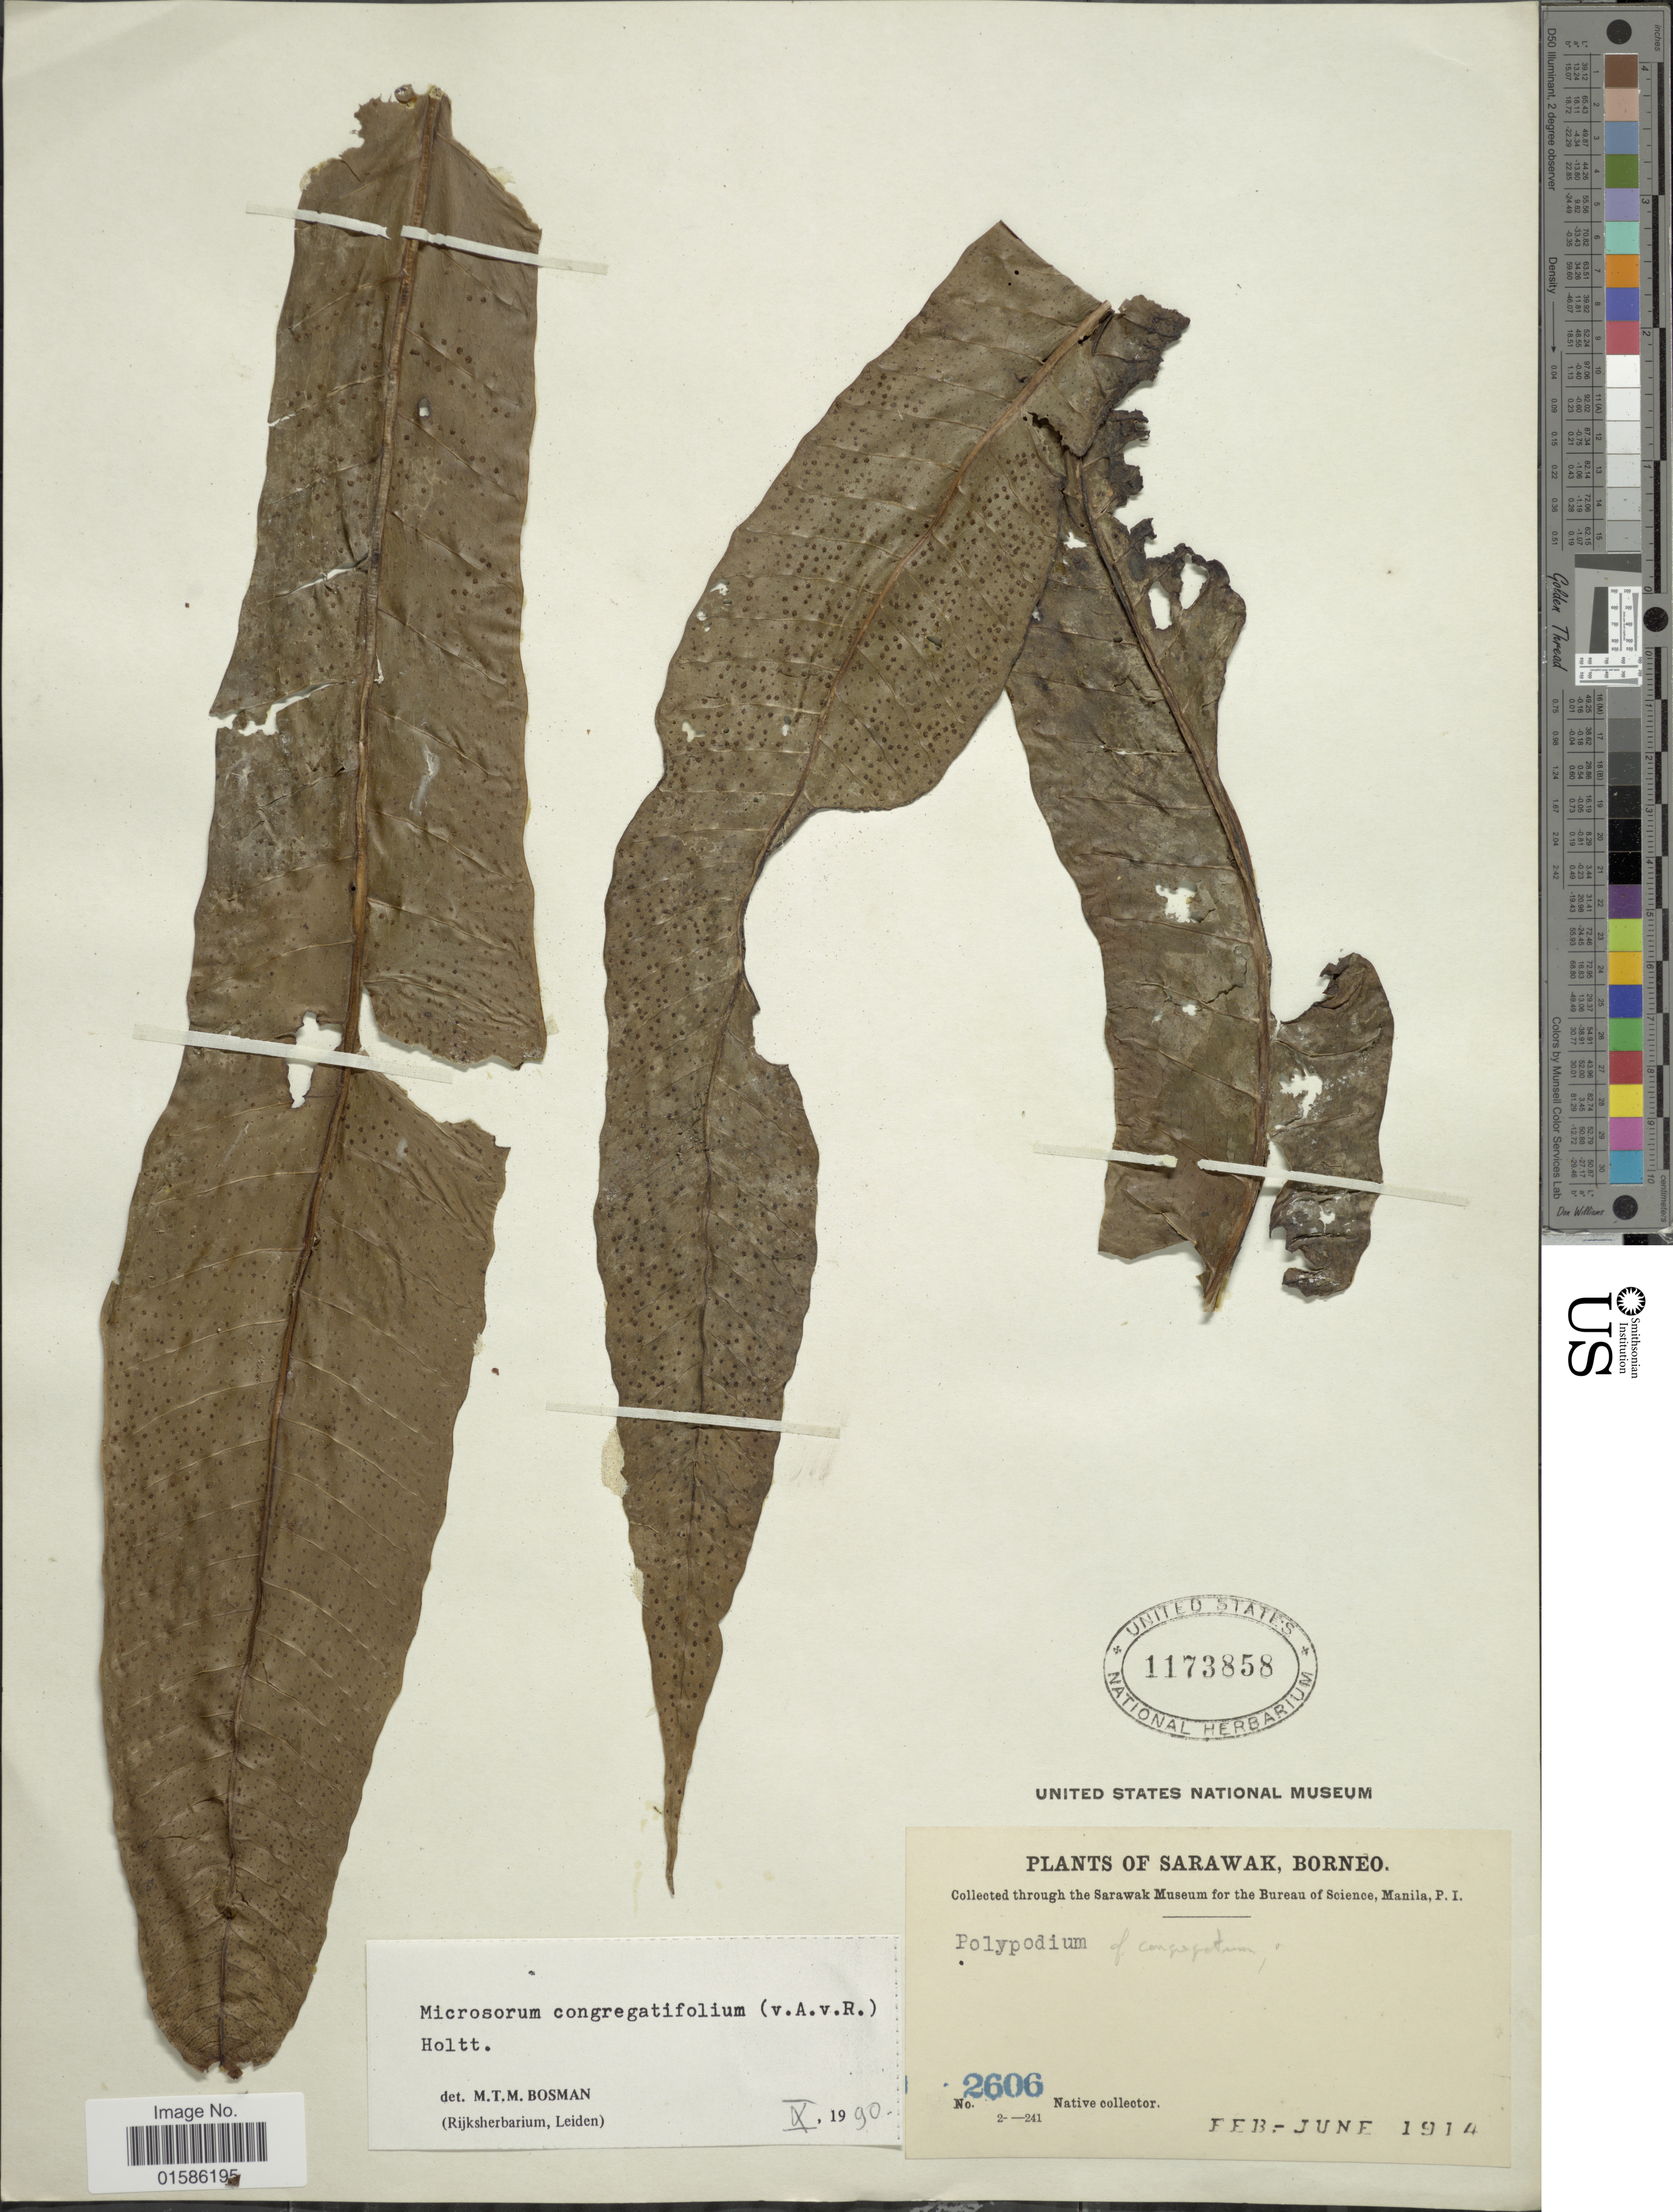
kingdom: Plantae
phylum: Tracheophyta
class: Polypodiopsida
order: Polypodiales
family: Polypodiaceae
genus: Microsorum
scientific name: Microsorum congregatifolium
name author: (Alderw.) Copel.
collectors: Native collector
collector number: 2606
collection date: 1914-02/1914-06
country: Malaysia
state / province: Sarawak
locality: Borneo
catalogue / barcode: US 1173858